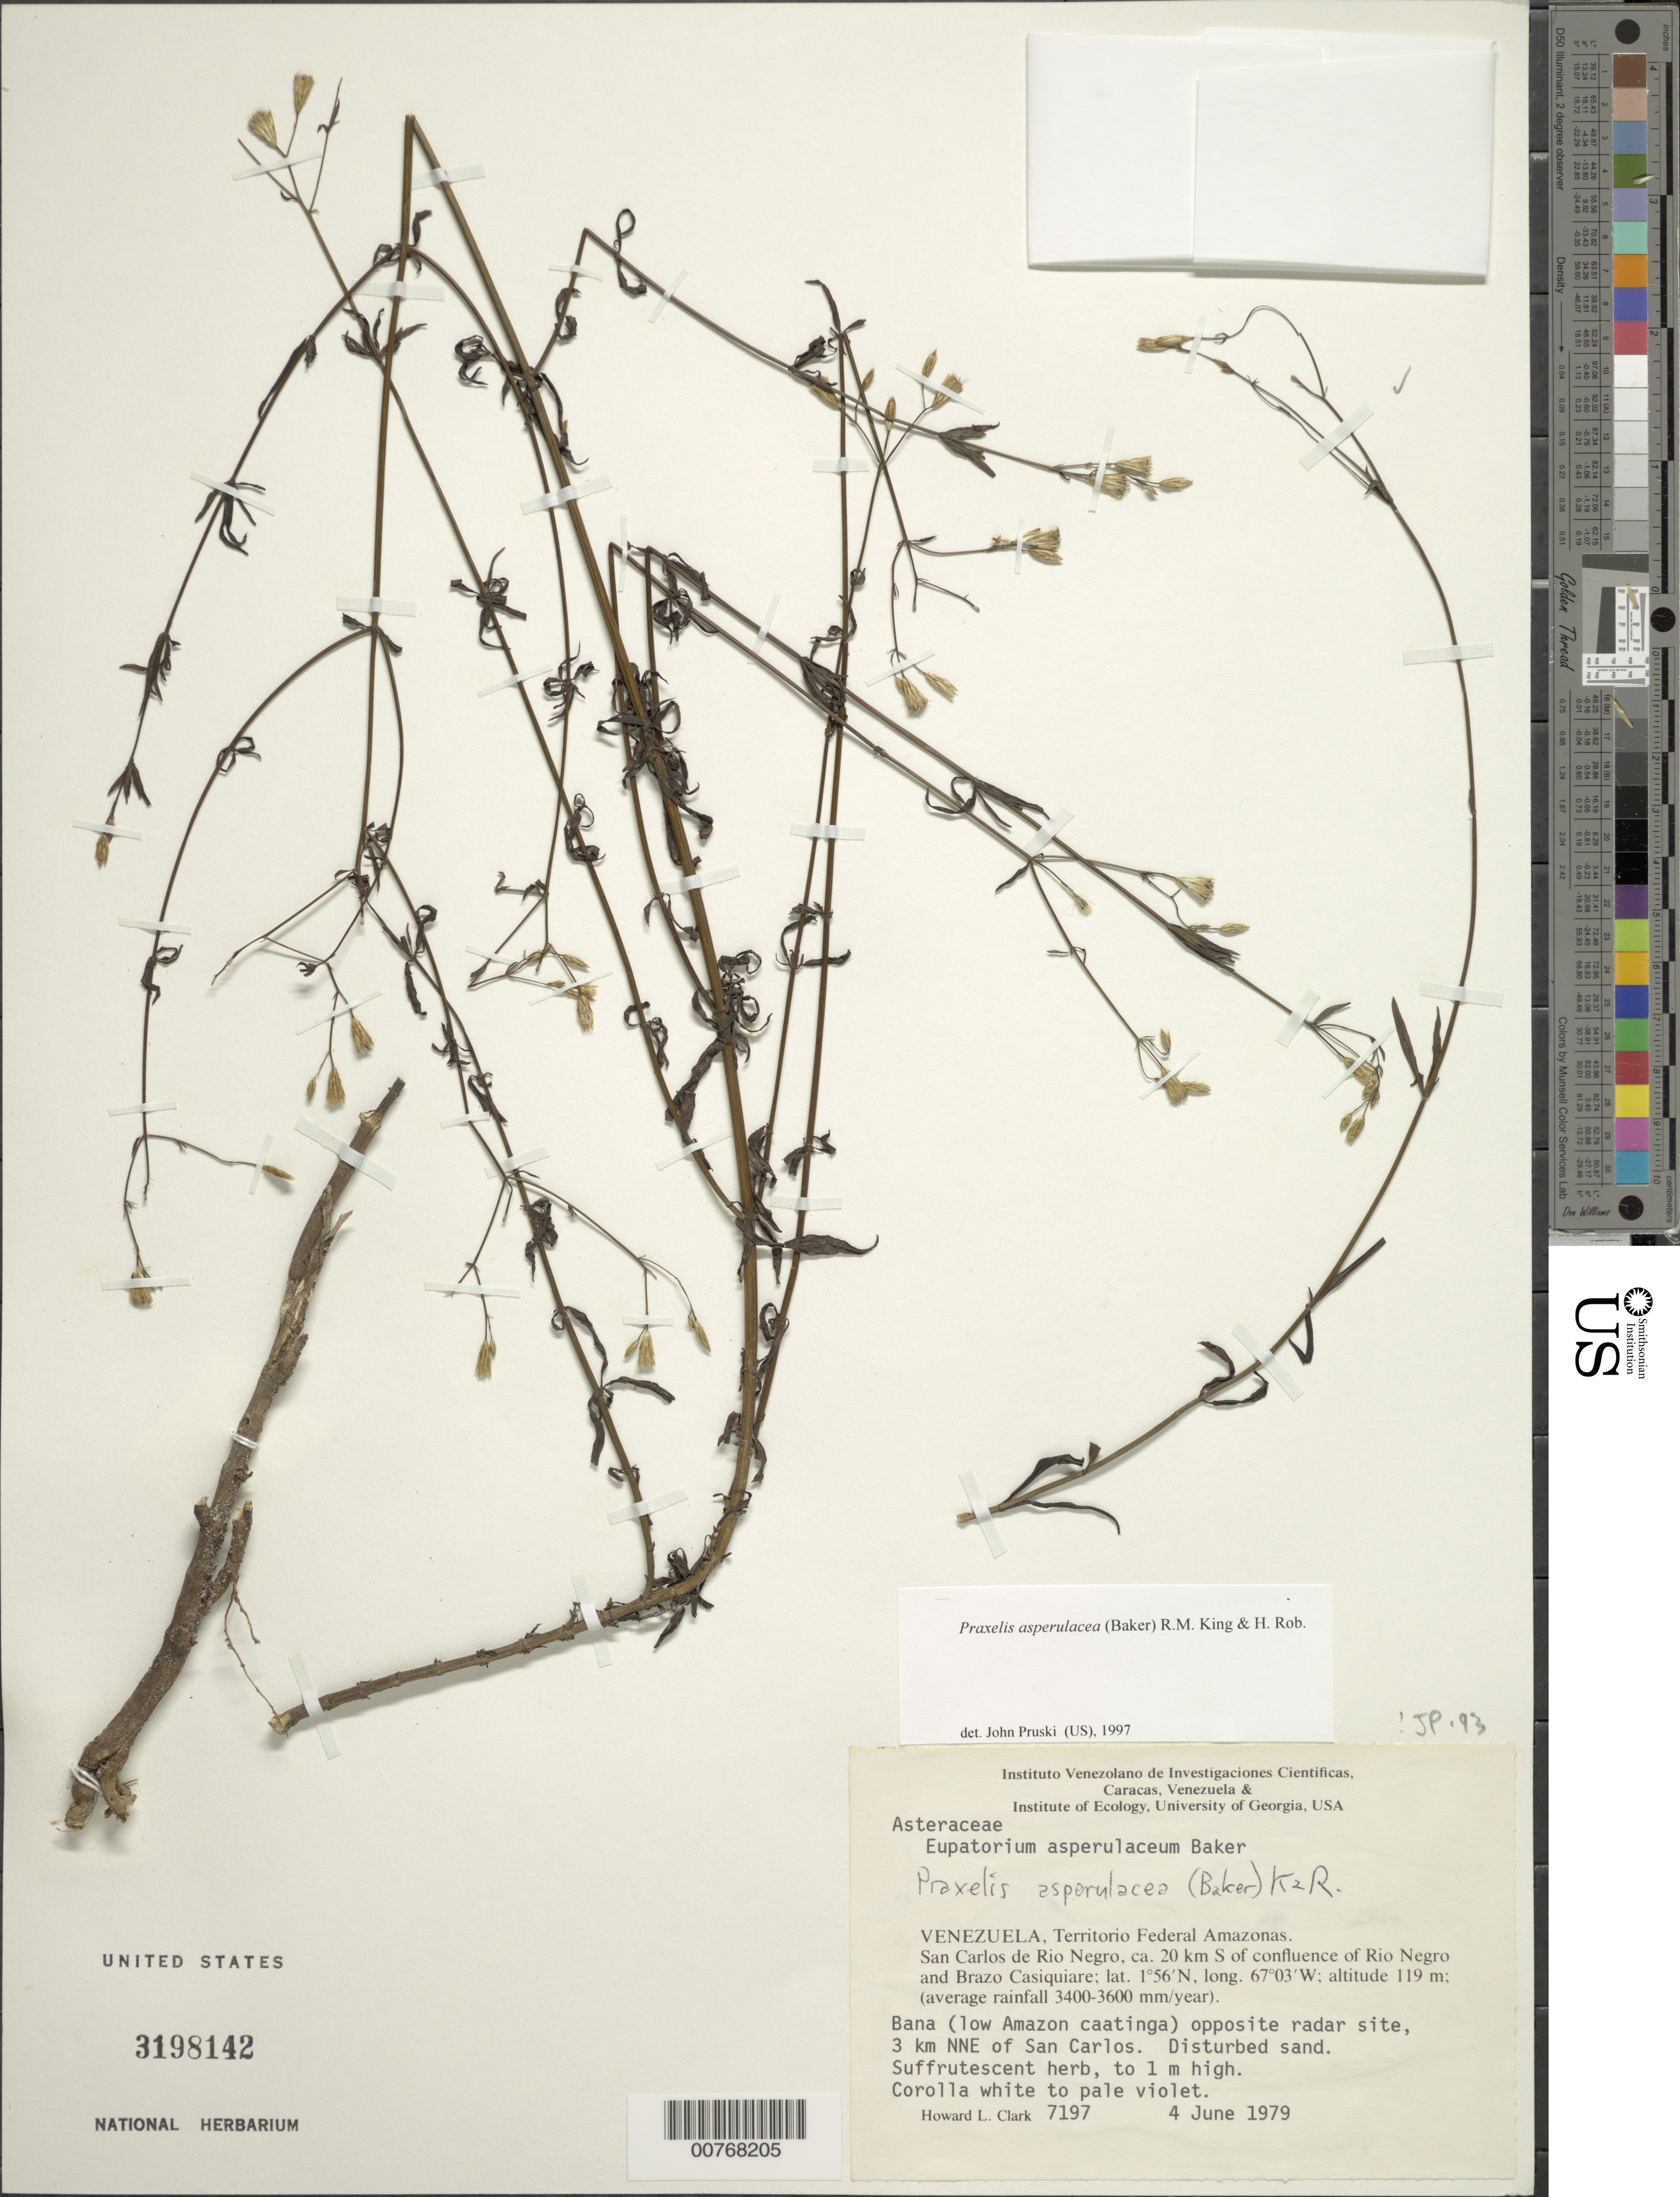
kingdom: Plantae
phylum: Tracheophyta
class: Magnoliopsida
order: Asterales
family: Asteraceae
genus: Praxelis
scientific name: Praxelis asperulacea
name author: (Baker) R.M. King & H. Rob.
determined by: Pruski, J. F.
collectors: H. L. Clark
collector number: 7197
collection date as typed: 4-Jun-79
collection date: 1979-06-04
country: Venezuela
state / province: Amazonas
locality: San Carlos de Río Negro, ca. 20 km S of confluence of Río Negro and Brazo Casiquiare, 3 km NNE or San Carlos.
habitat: Bana (low Amazon caatinga) opposite radar site, disturbed sand; average rainfall 3400-3600 mm/year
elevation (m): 119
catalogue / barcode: US 3198142